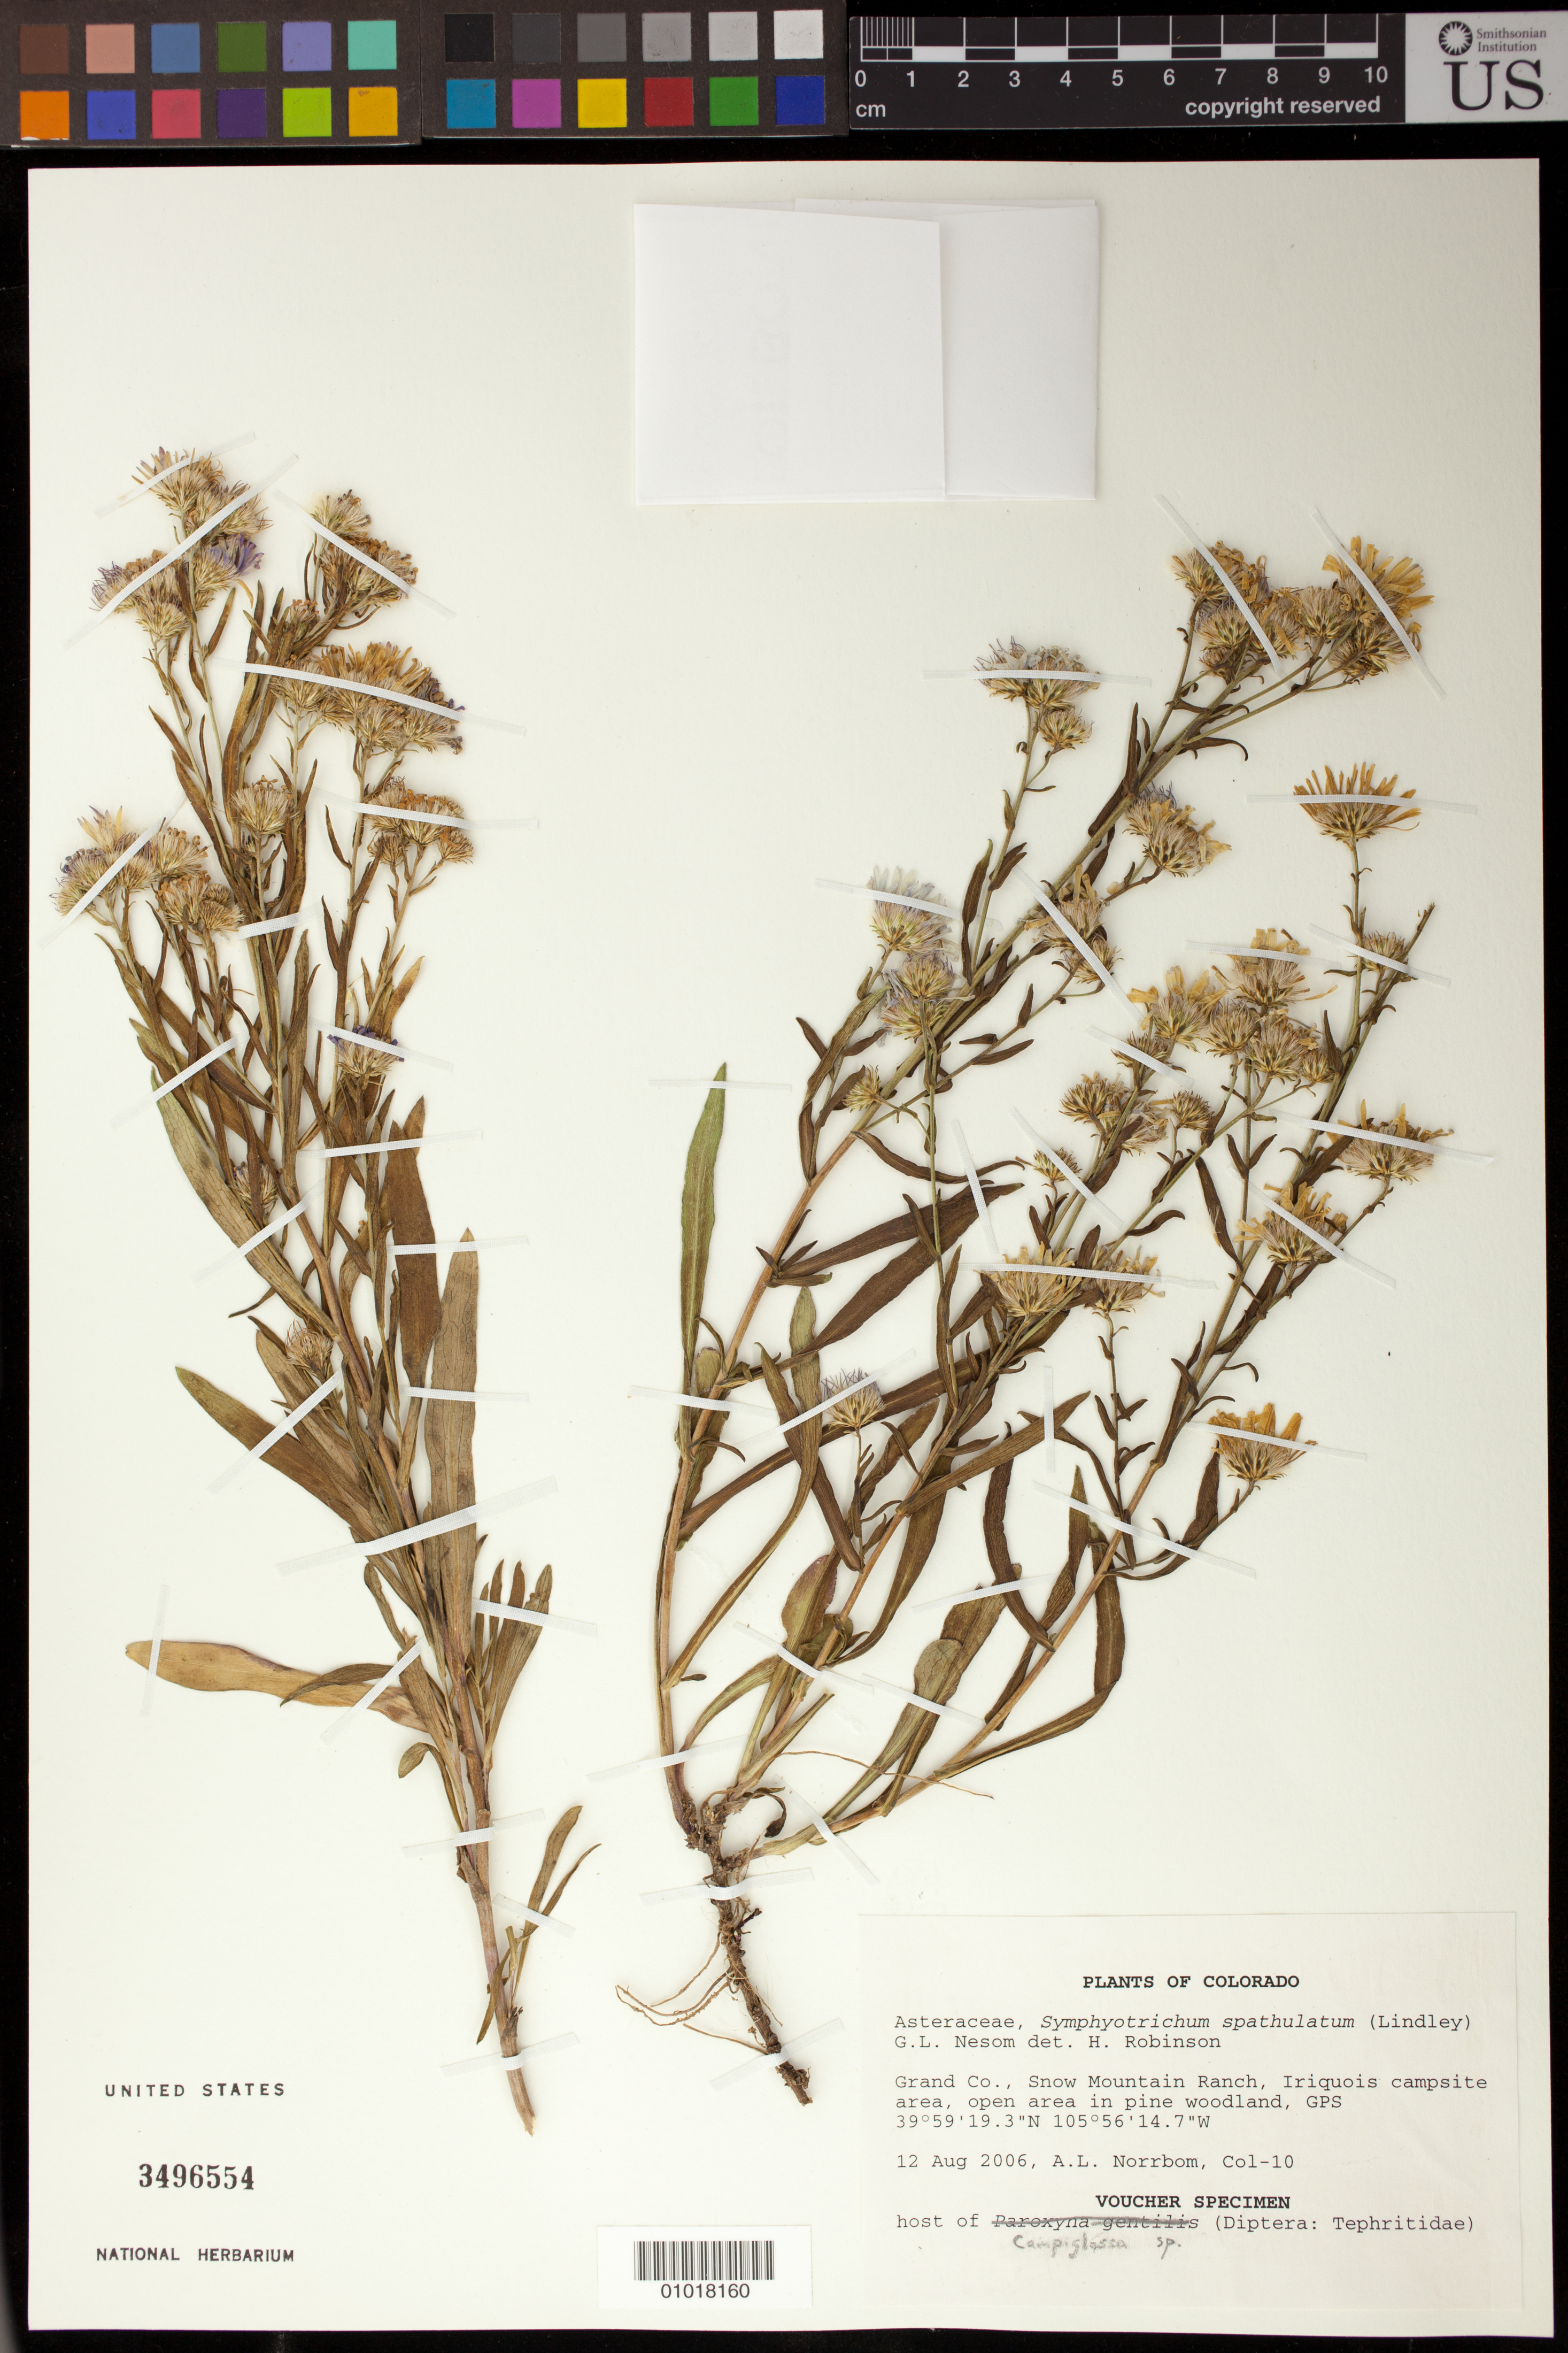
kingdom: Plantae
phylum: Tracheophyta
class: Magnoliopsida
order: Asterales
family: Asteraceae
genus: Symphyotrichum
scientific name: Symphyotrichum spathulatum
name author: (Lindl.) G.L. Nesom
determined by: Robinson, Harold E., (US)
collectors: A. L. Norrbom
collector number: COL 10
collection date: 2006-08-12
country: United States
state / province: Colorado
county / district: Grand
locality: Snow Mountain Ranch, Iriquois campsite area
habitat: Open area in pine woodland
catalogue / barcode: US 3496554